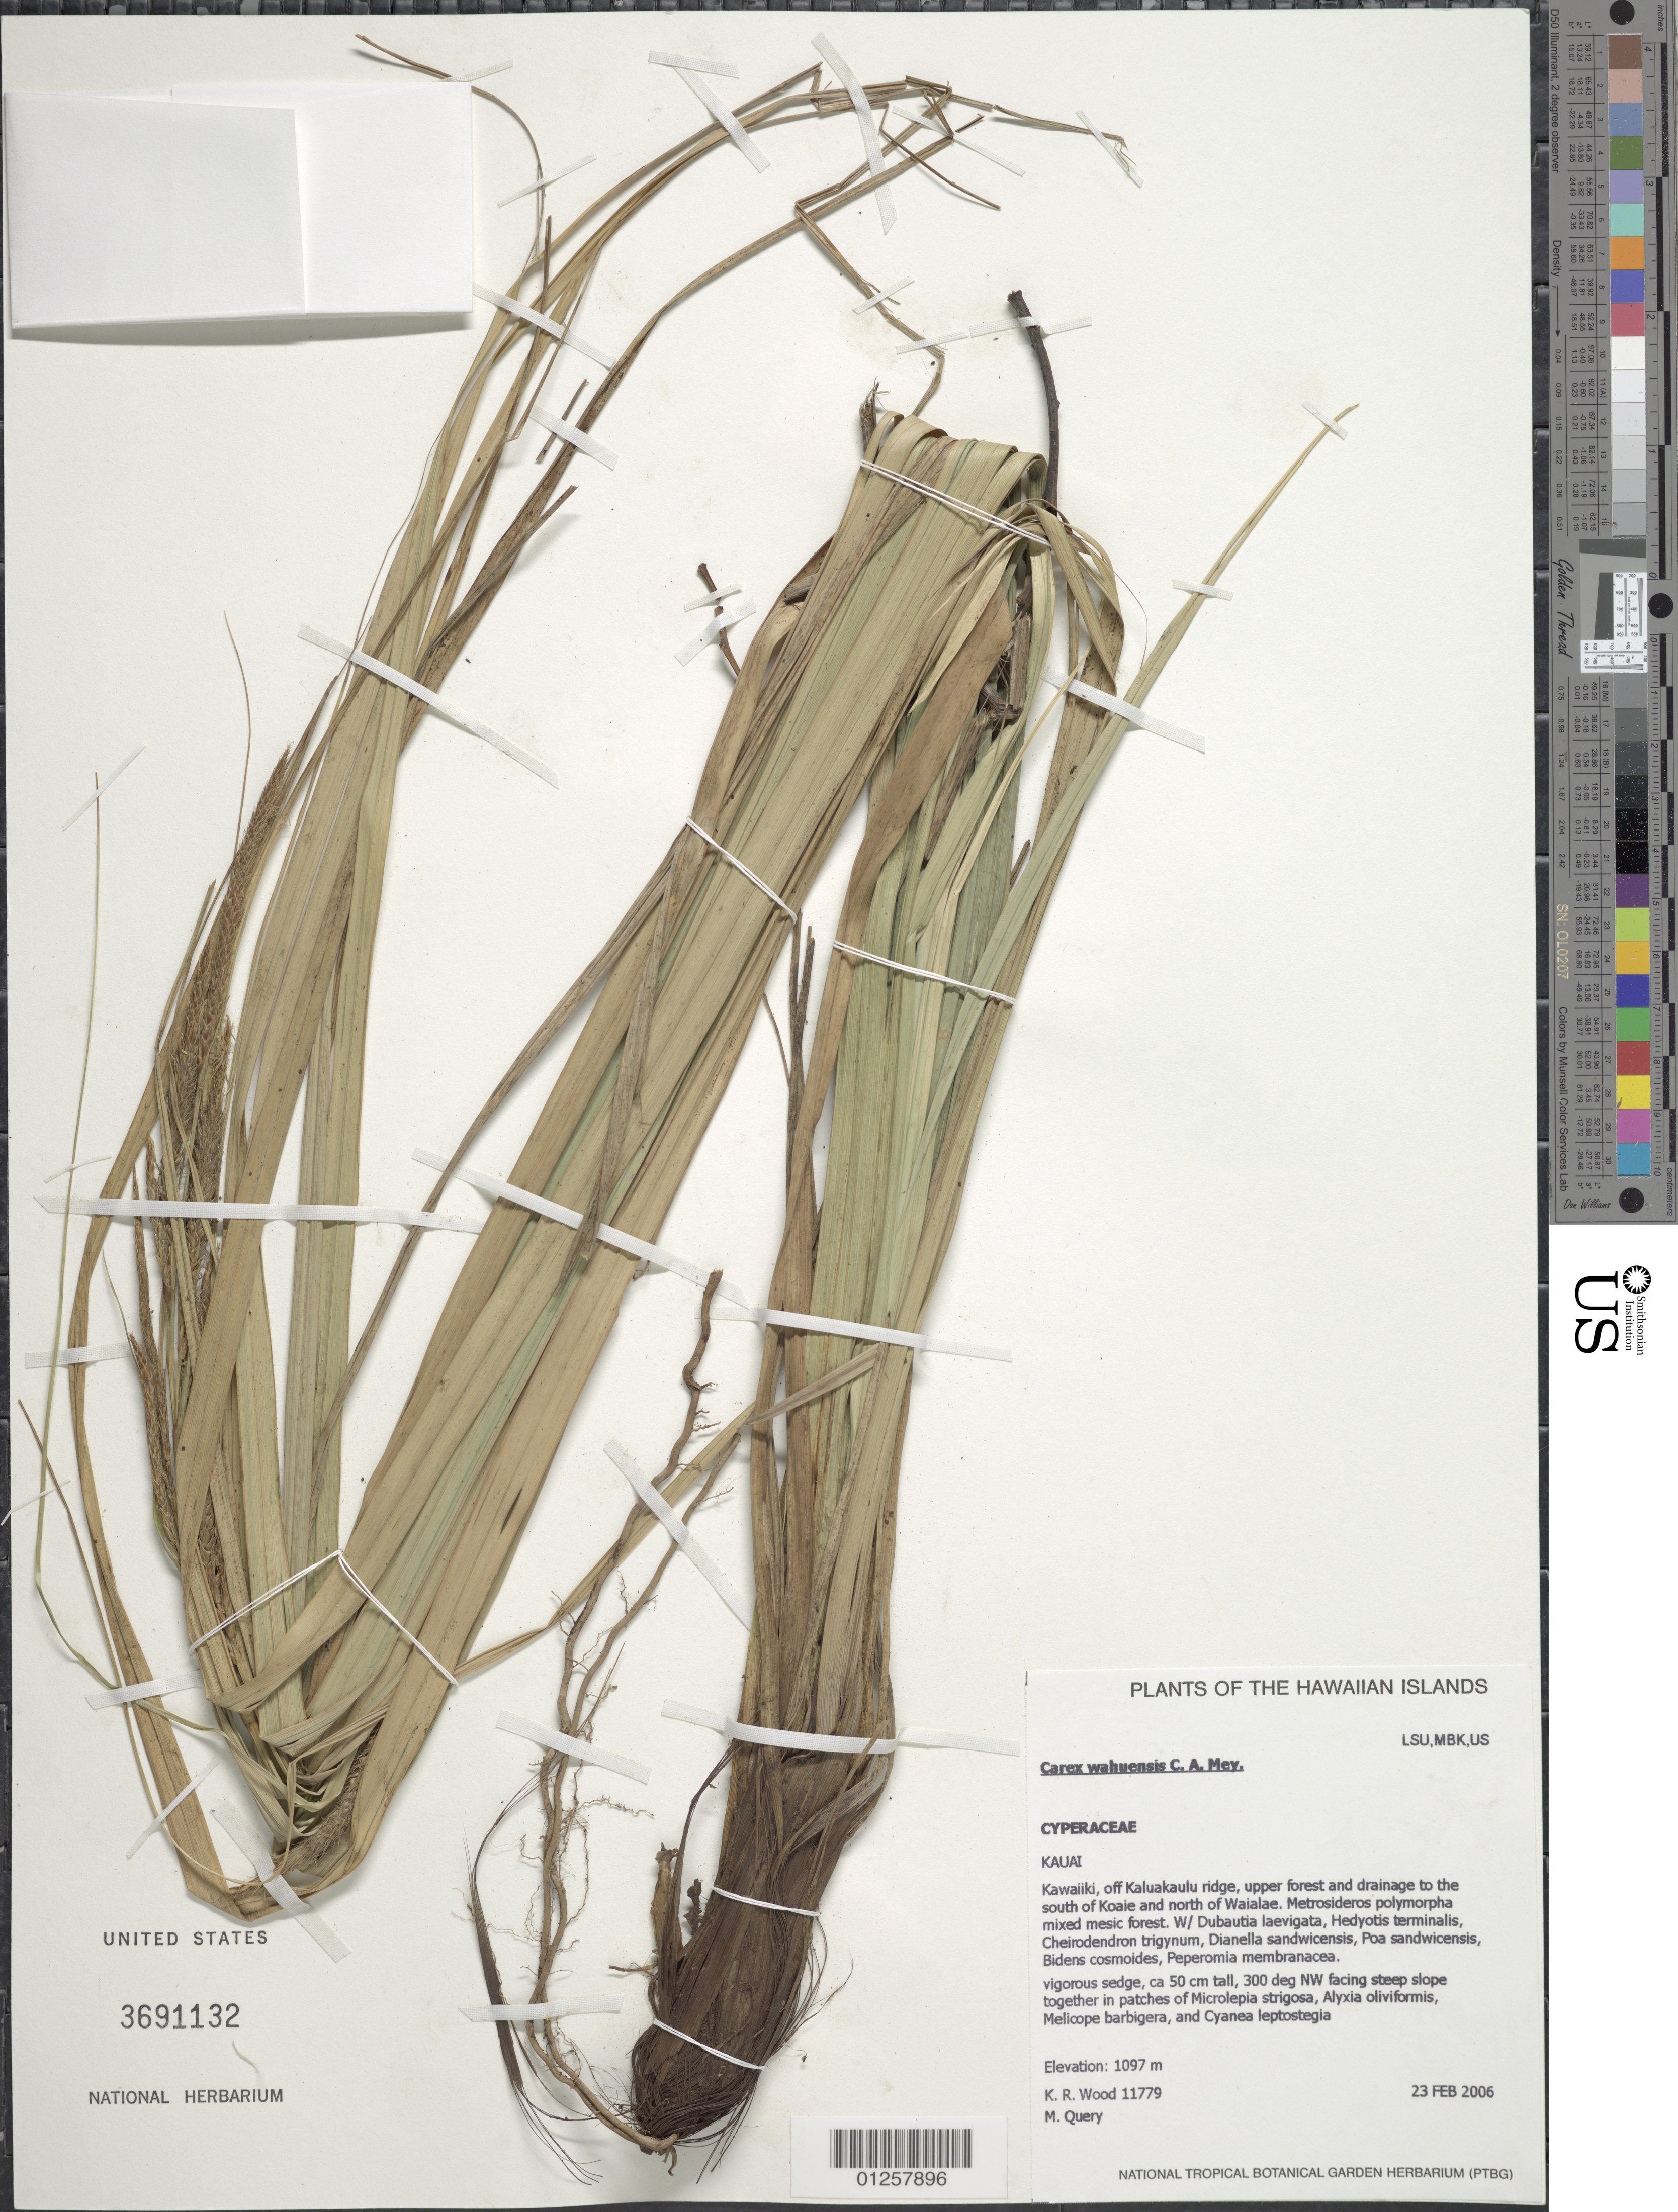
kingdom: Plantae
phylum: Tracheophyta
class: Magnoliopsida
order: Asterales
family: Asteraceae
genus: Bidens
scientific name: Bidens cosmoides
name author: (A. Gray) Sherff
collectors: K. R. Wood & M. Query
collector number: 11767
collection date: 2006-02-23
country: United States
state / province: Hawaii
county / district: Kauai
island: Kaua'i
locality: Kawaiiki, off Kaluakaulu ridge, upper forest and drainage to the south of Koaie and north of Waialae.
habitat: Mixed mesic forest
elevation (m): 1097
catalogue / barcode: US 3691132